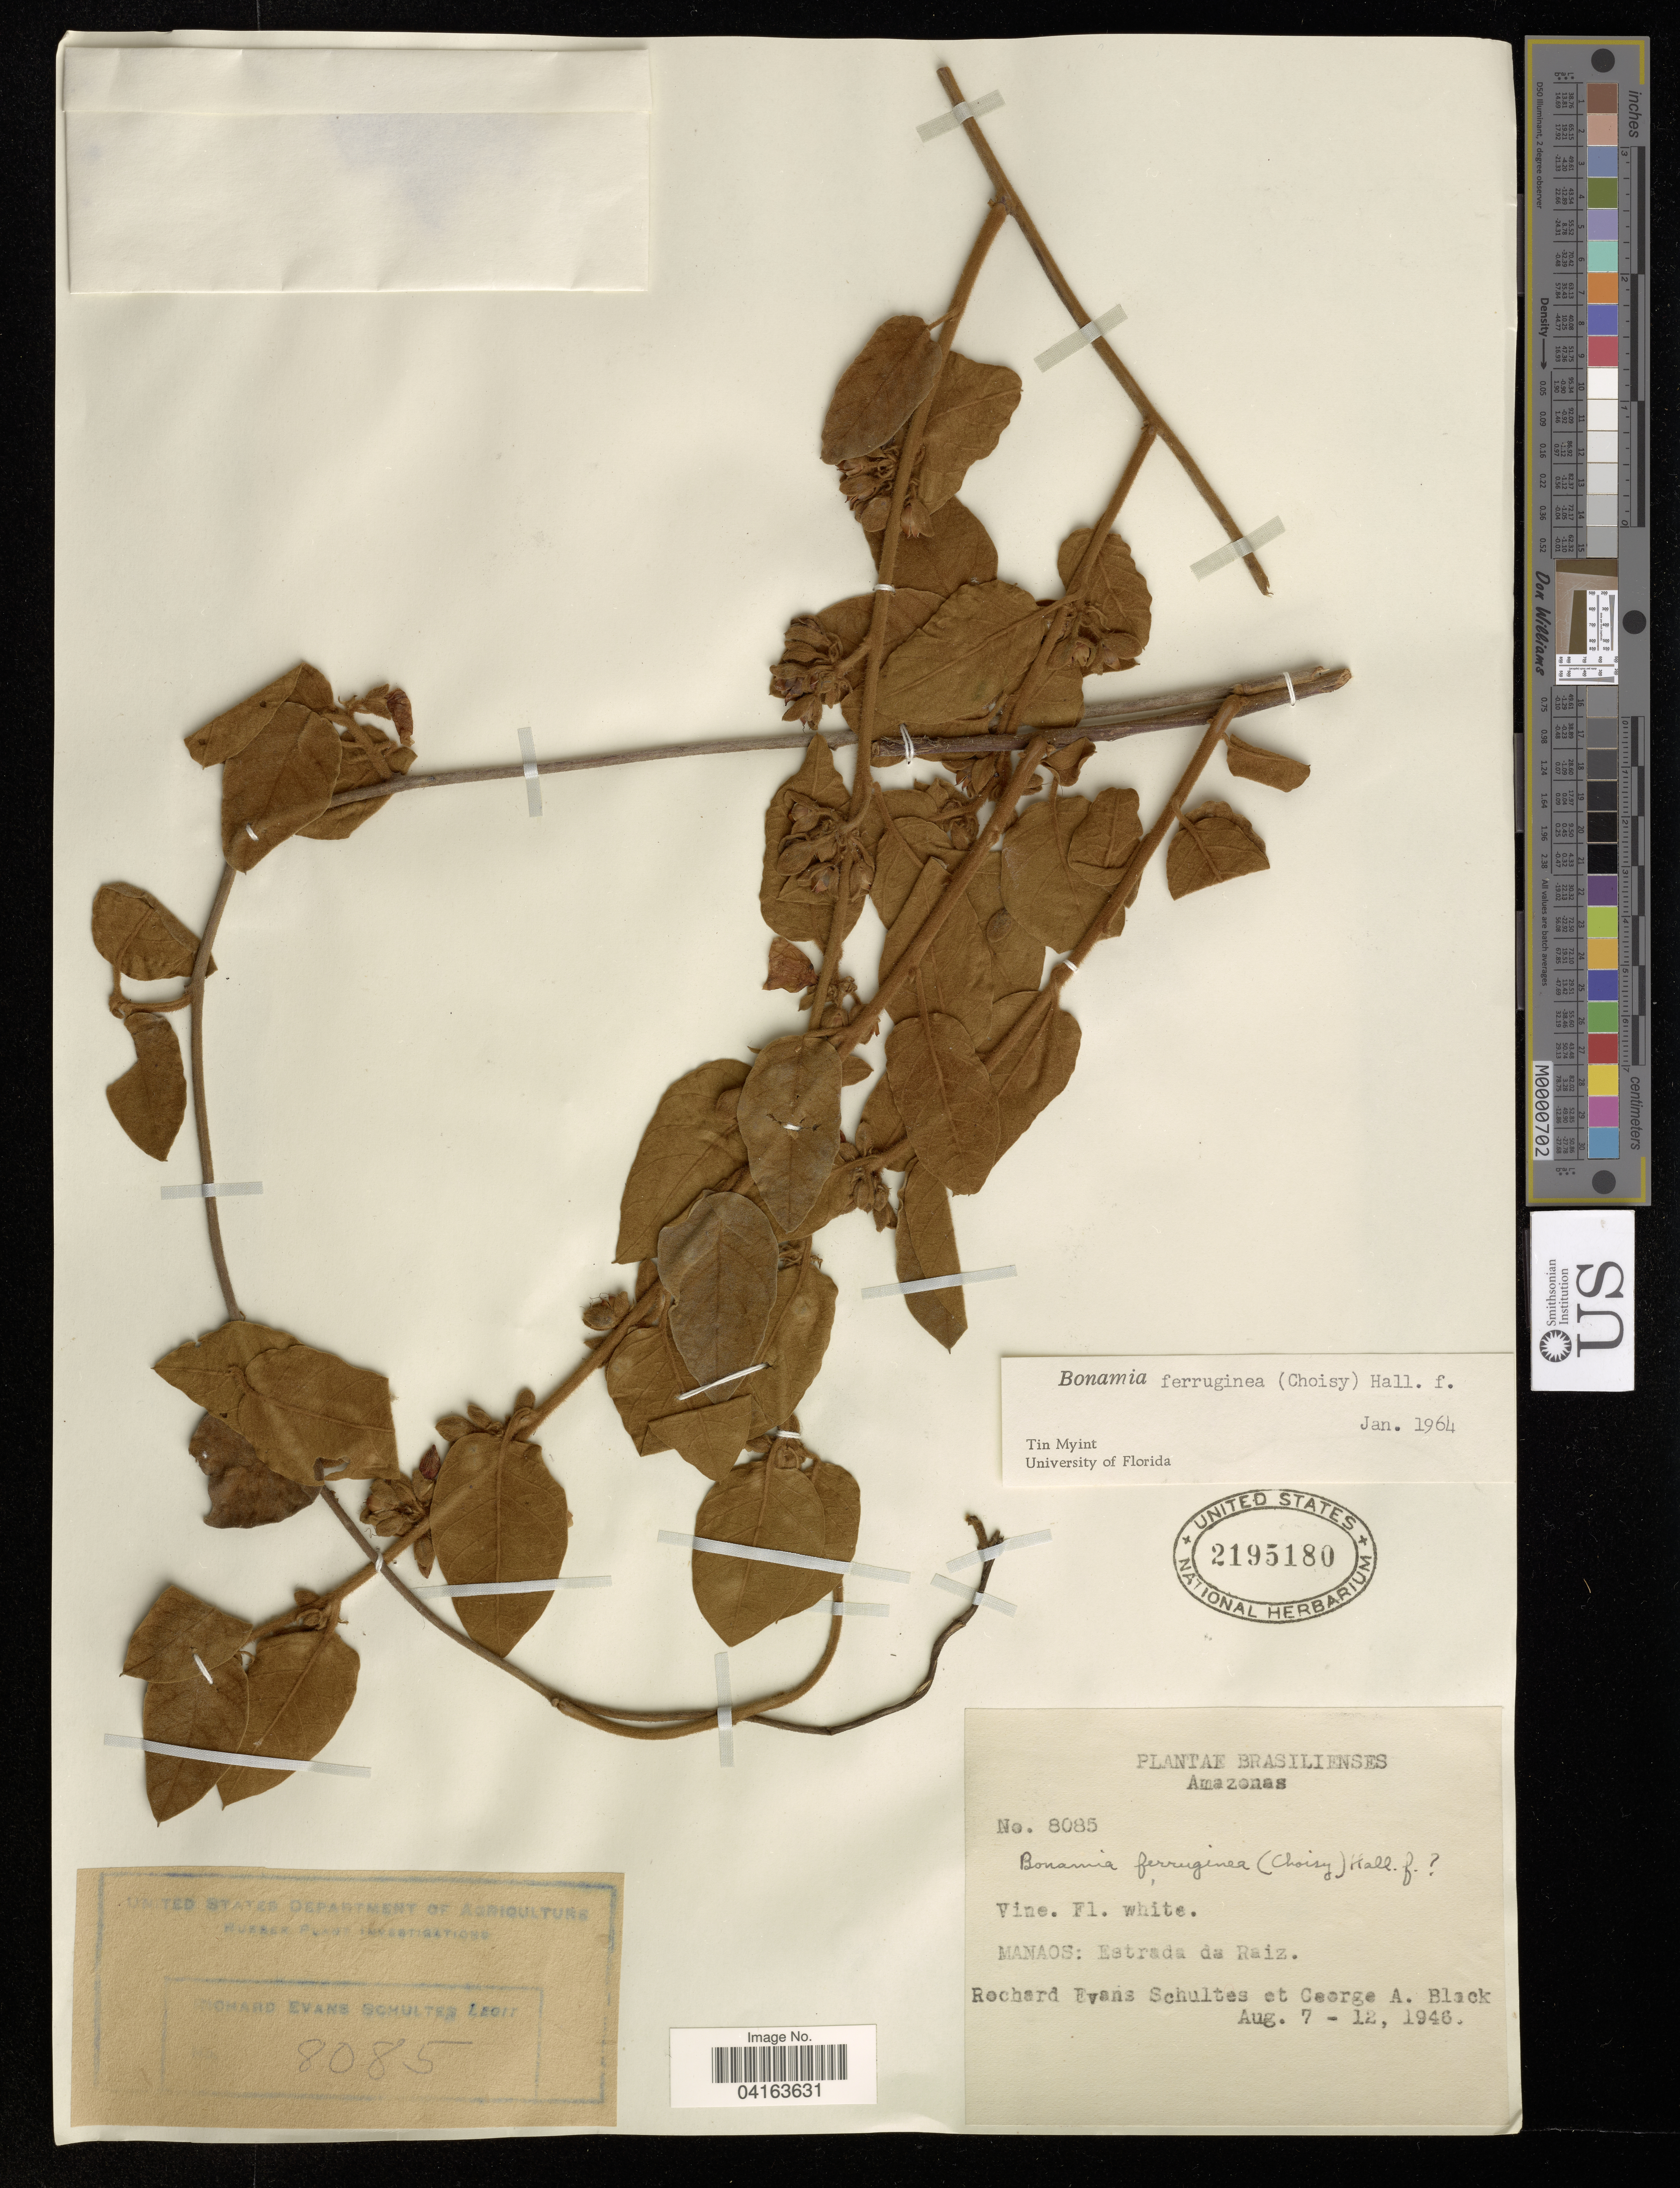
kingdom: Plantae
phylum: Tracheophyta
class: Magnoliopsida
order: Solanales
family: Convolvulaceae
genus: Bonamia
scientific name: Bonamia ferruginea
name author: (Choisy) Hallier f.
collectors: R. E. Schultes & G. A. Black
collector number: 8085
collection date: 1946-08-07/1946-08-12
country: Brazil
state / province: Amazonas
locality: Manaos: Estrada da Raiz.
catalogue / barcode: US 2195180